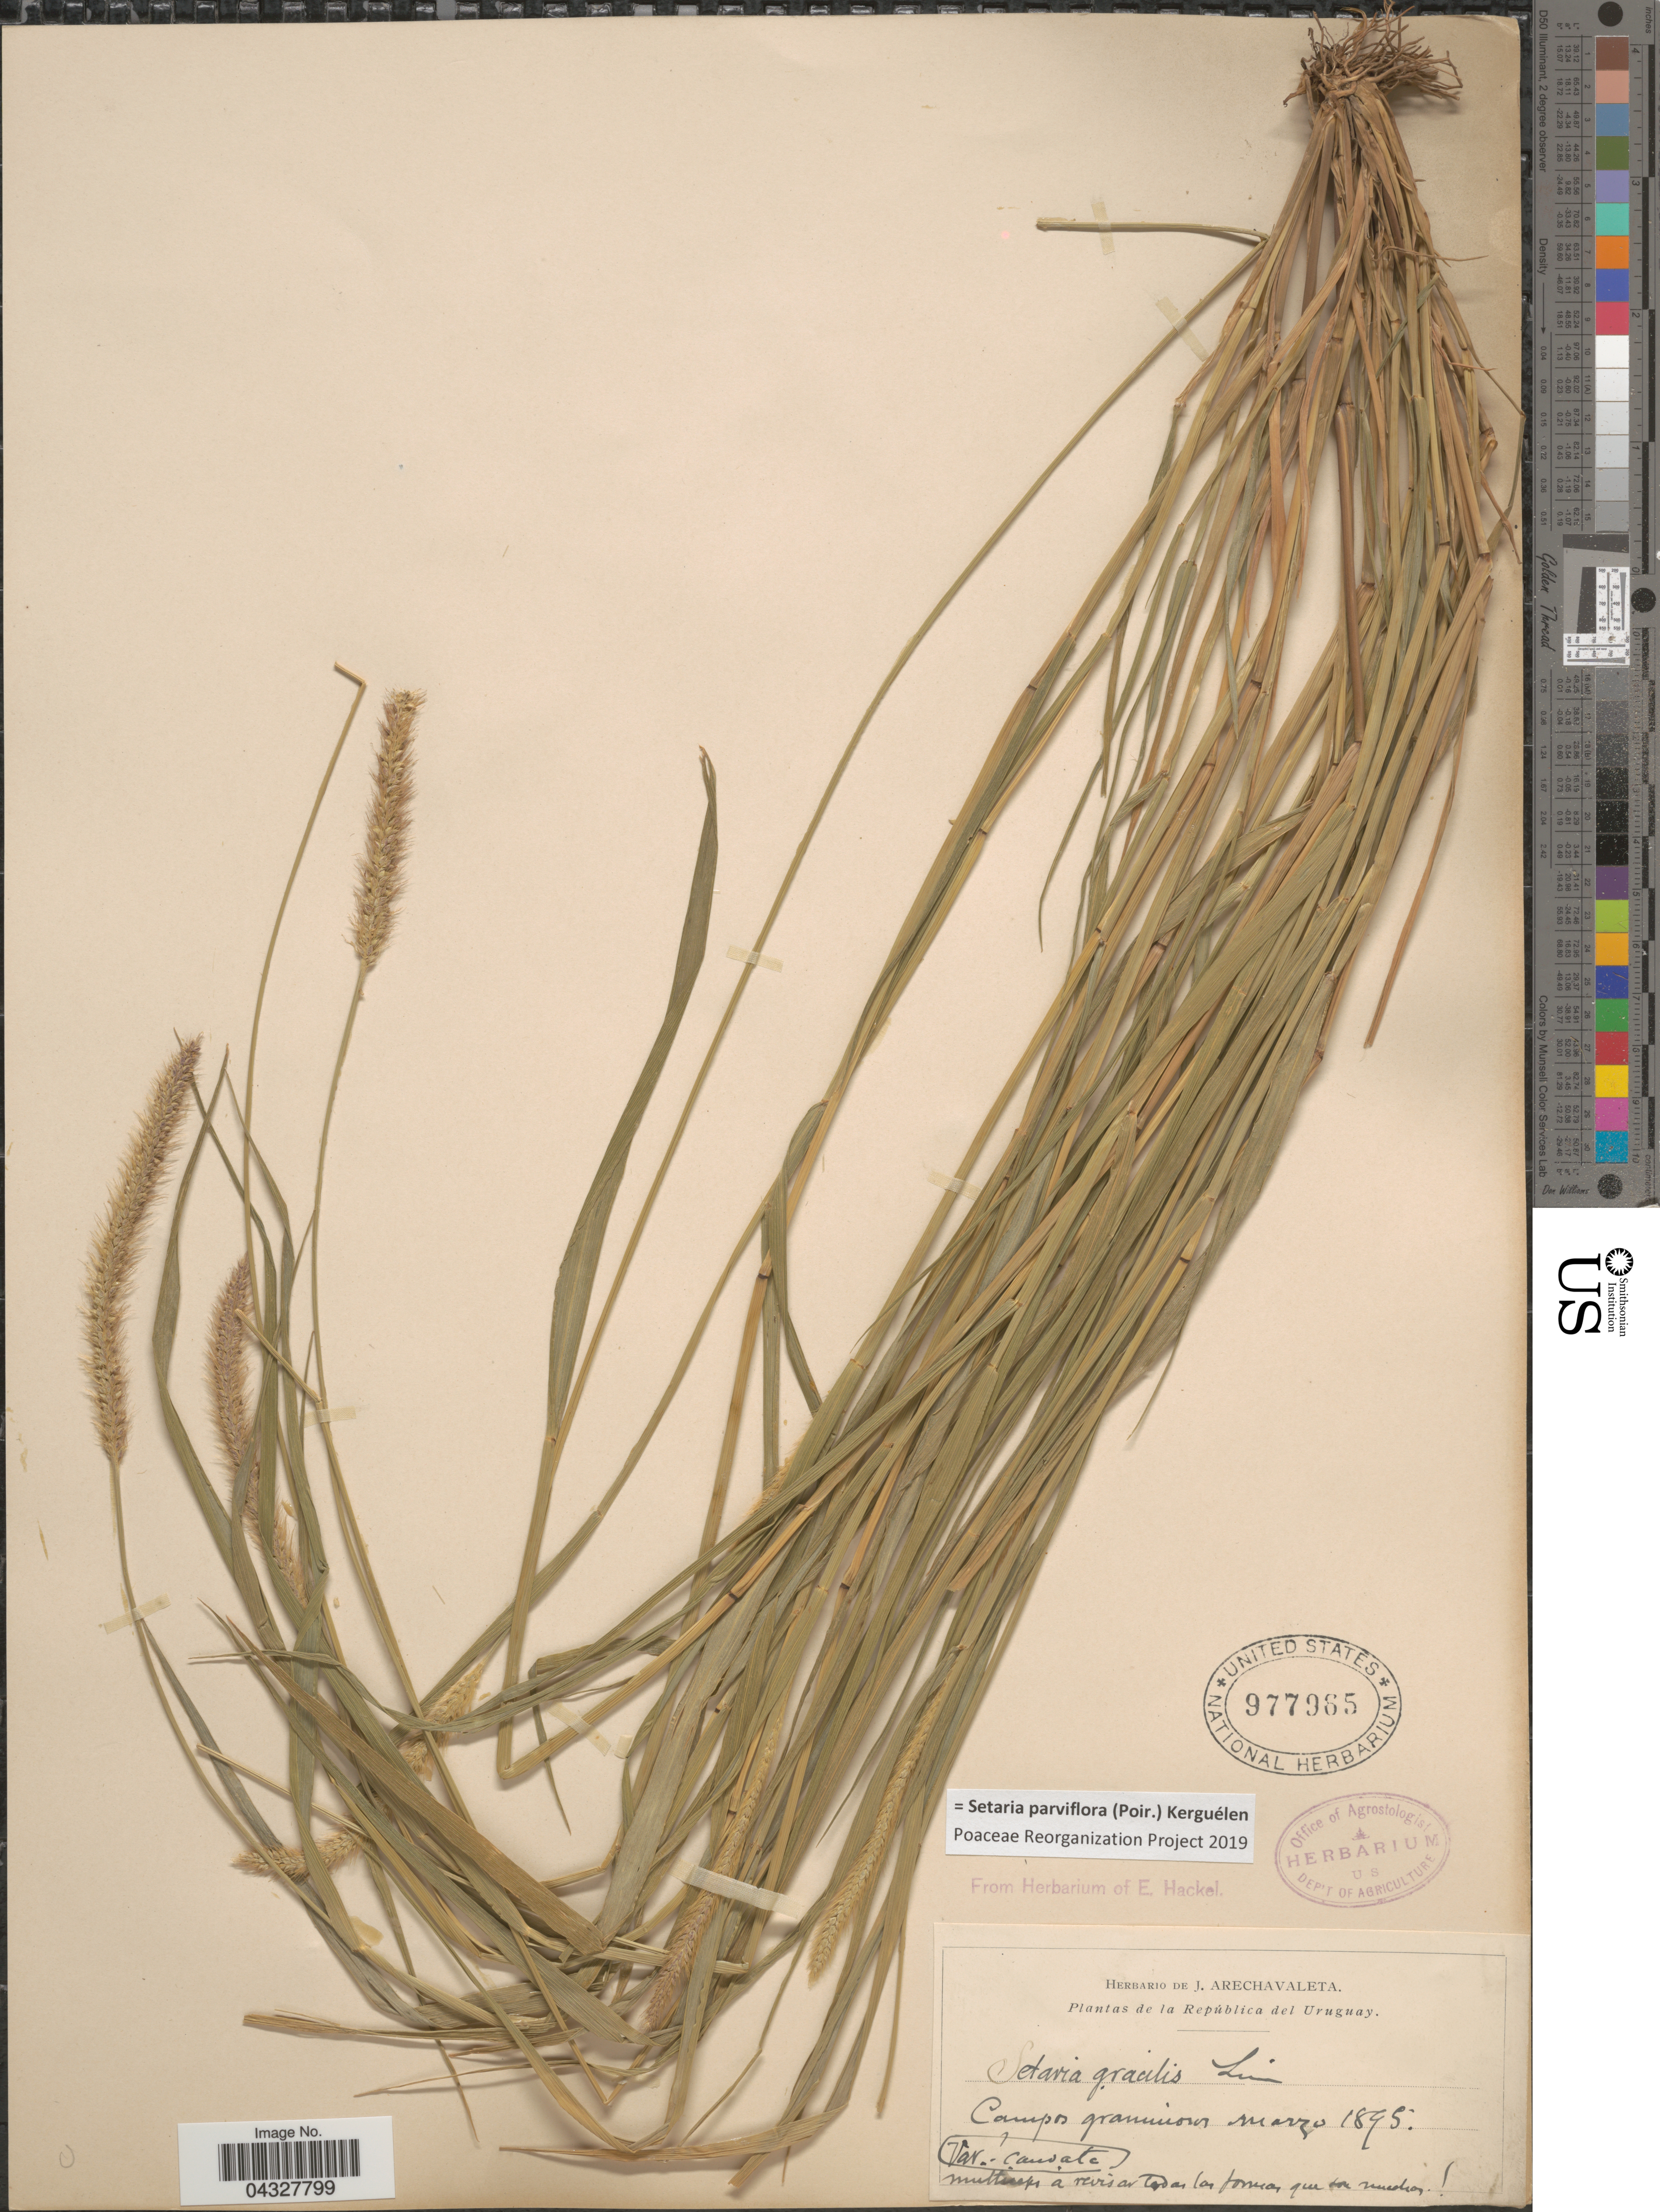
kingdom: Plantae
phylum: Tracheophyta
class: Liliopsida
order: Poales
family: Poaceae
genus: Setaria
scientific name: Setaria parviflora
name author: (Poir.) Kerguélen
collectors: ex herb. de J. Arechavaleta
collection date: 1895-03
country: Uruguay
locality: La República del Uruguay. Campos Graminosis.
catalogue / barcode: US 977965